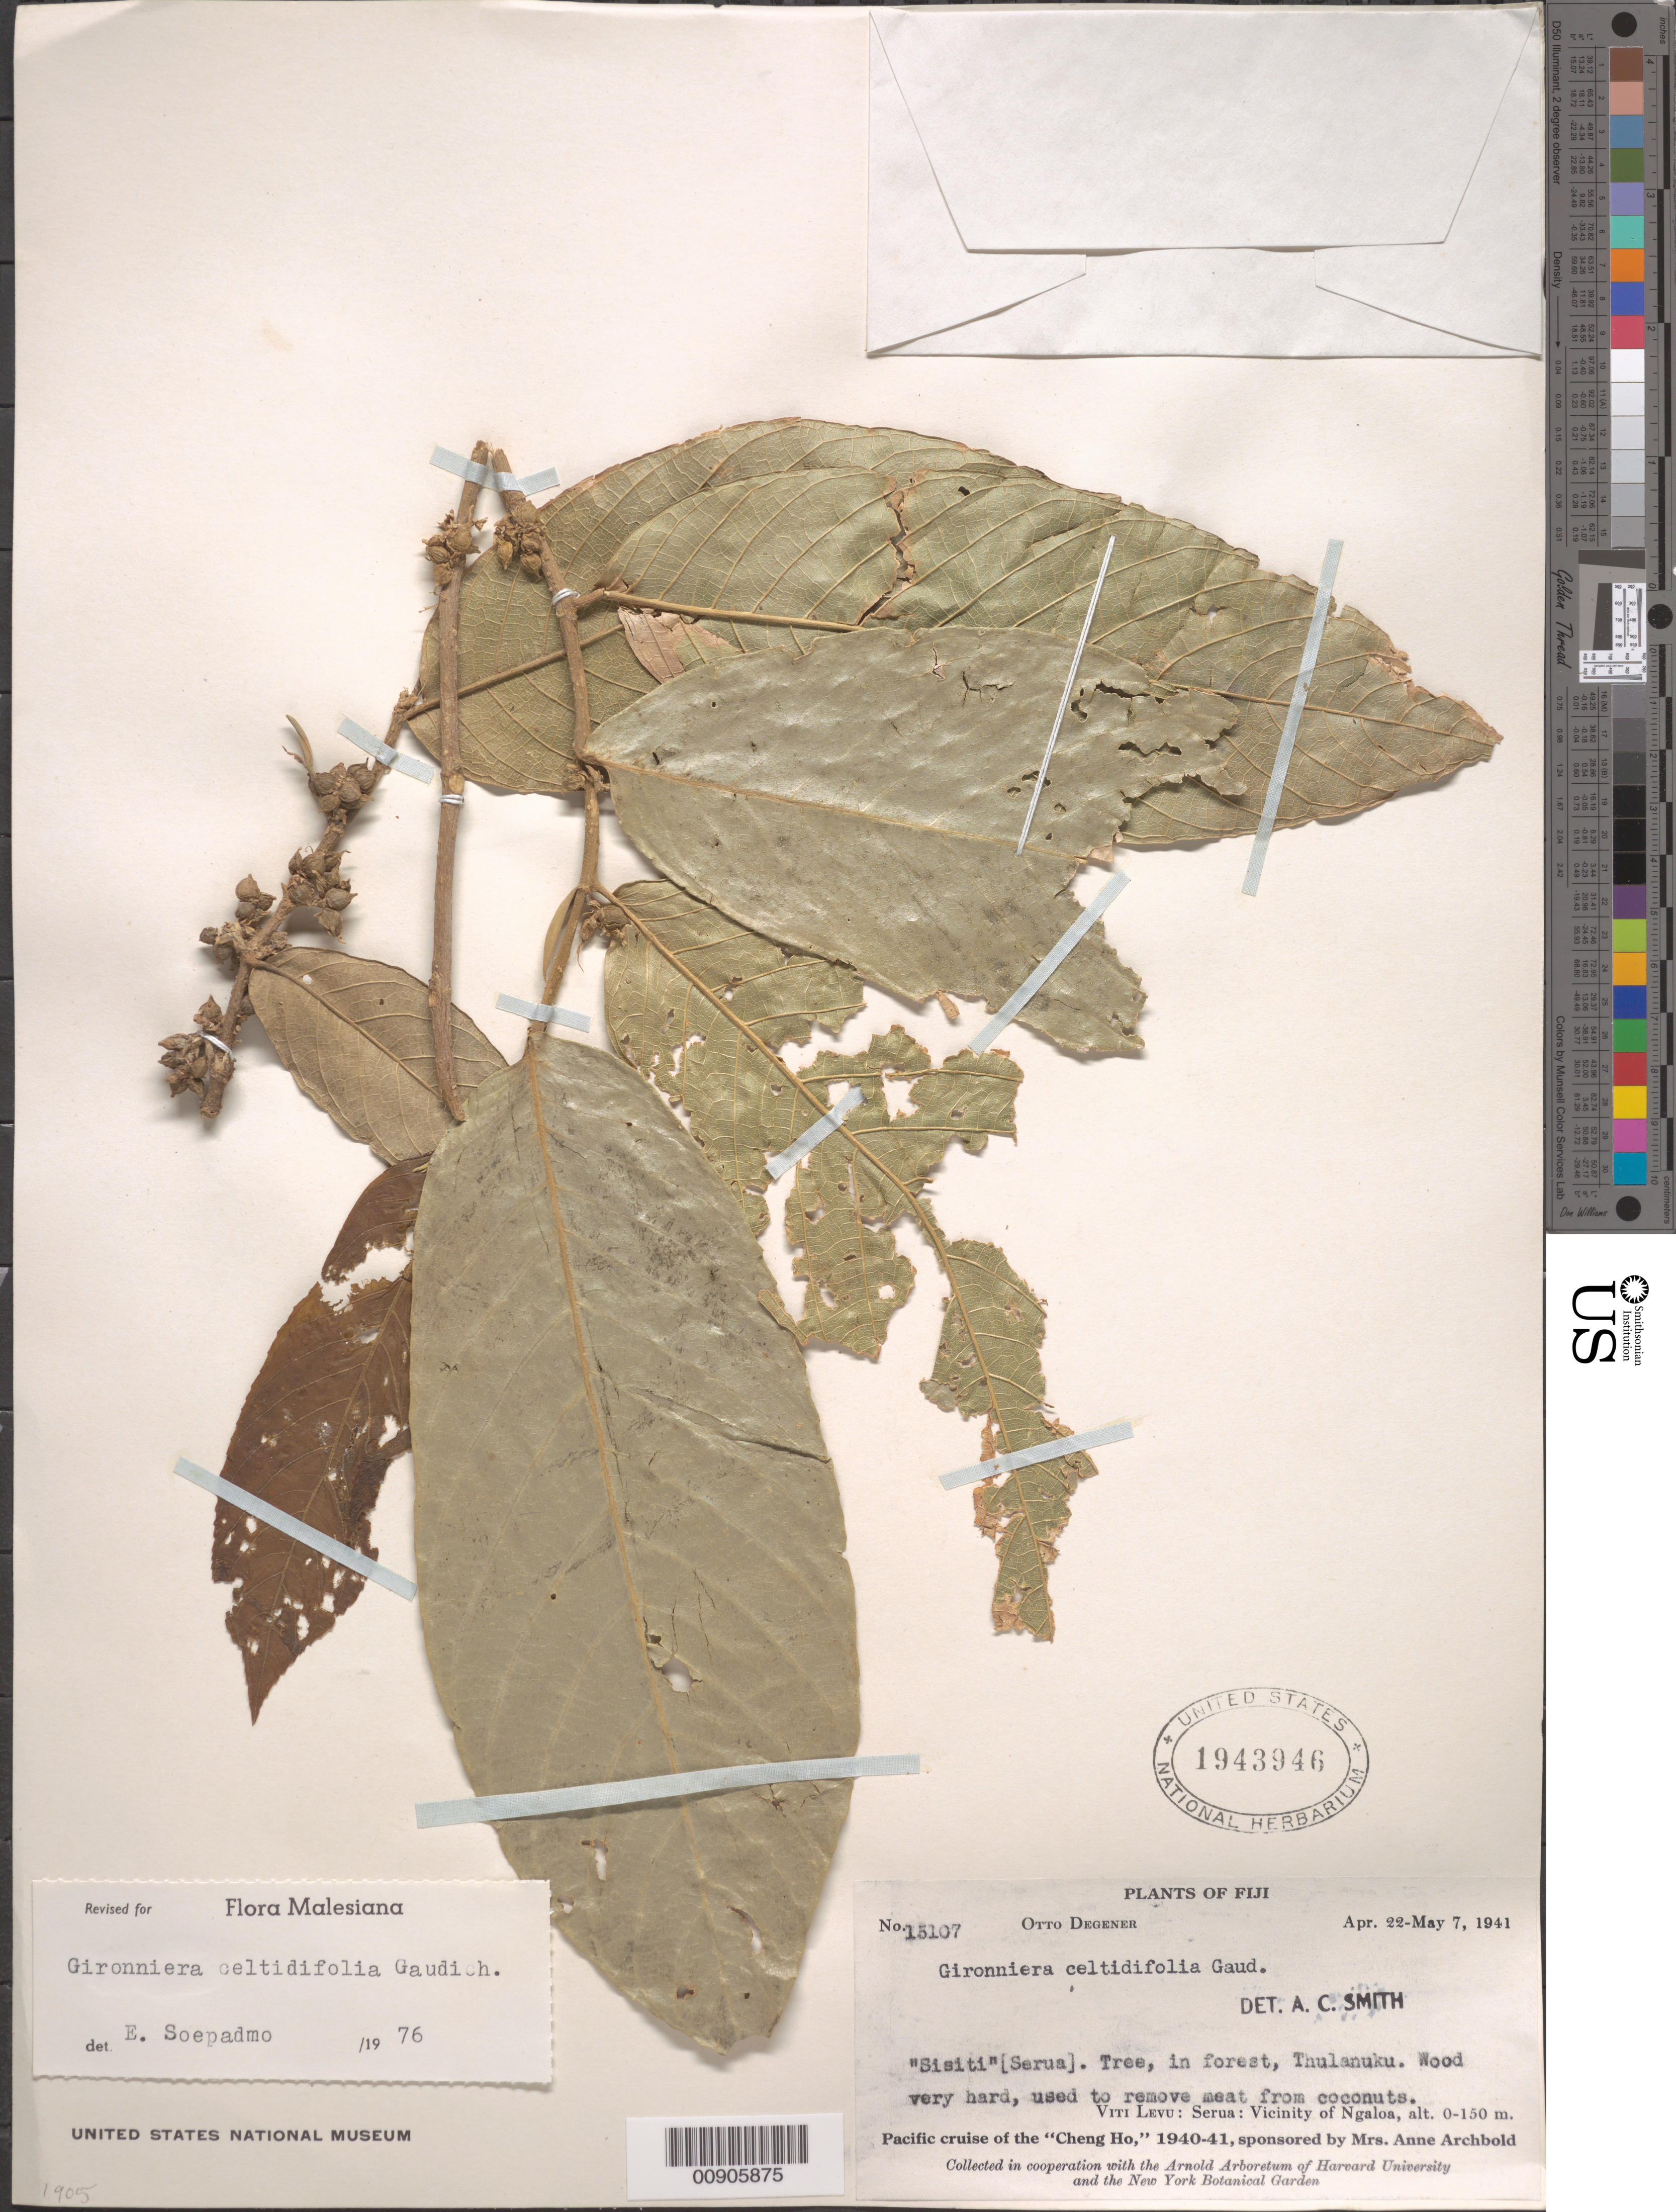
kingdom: Plantae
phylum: Tracheophyta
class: Magnoliopsida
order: Rosales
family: Cannabaceae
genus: Gironniera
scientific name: Gironniera celtidifolia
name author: Gaudich.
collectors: O. Degener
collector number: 15107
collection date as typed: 22 Apr 1941 to 07 May 1941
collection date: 1941-04-22/1941-05-07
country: Fiji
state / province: Serua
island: Viti Levu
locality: Vicinity of Ngaloa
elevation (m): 0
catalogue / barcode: US 1943946